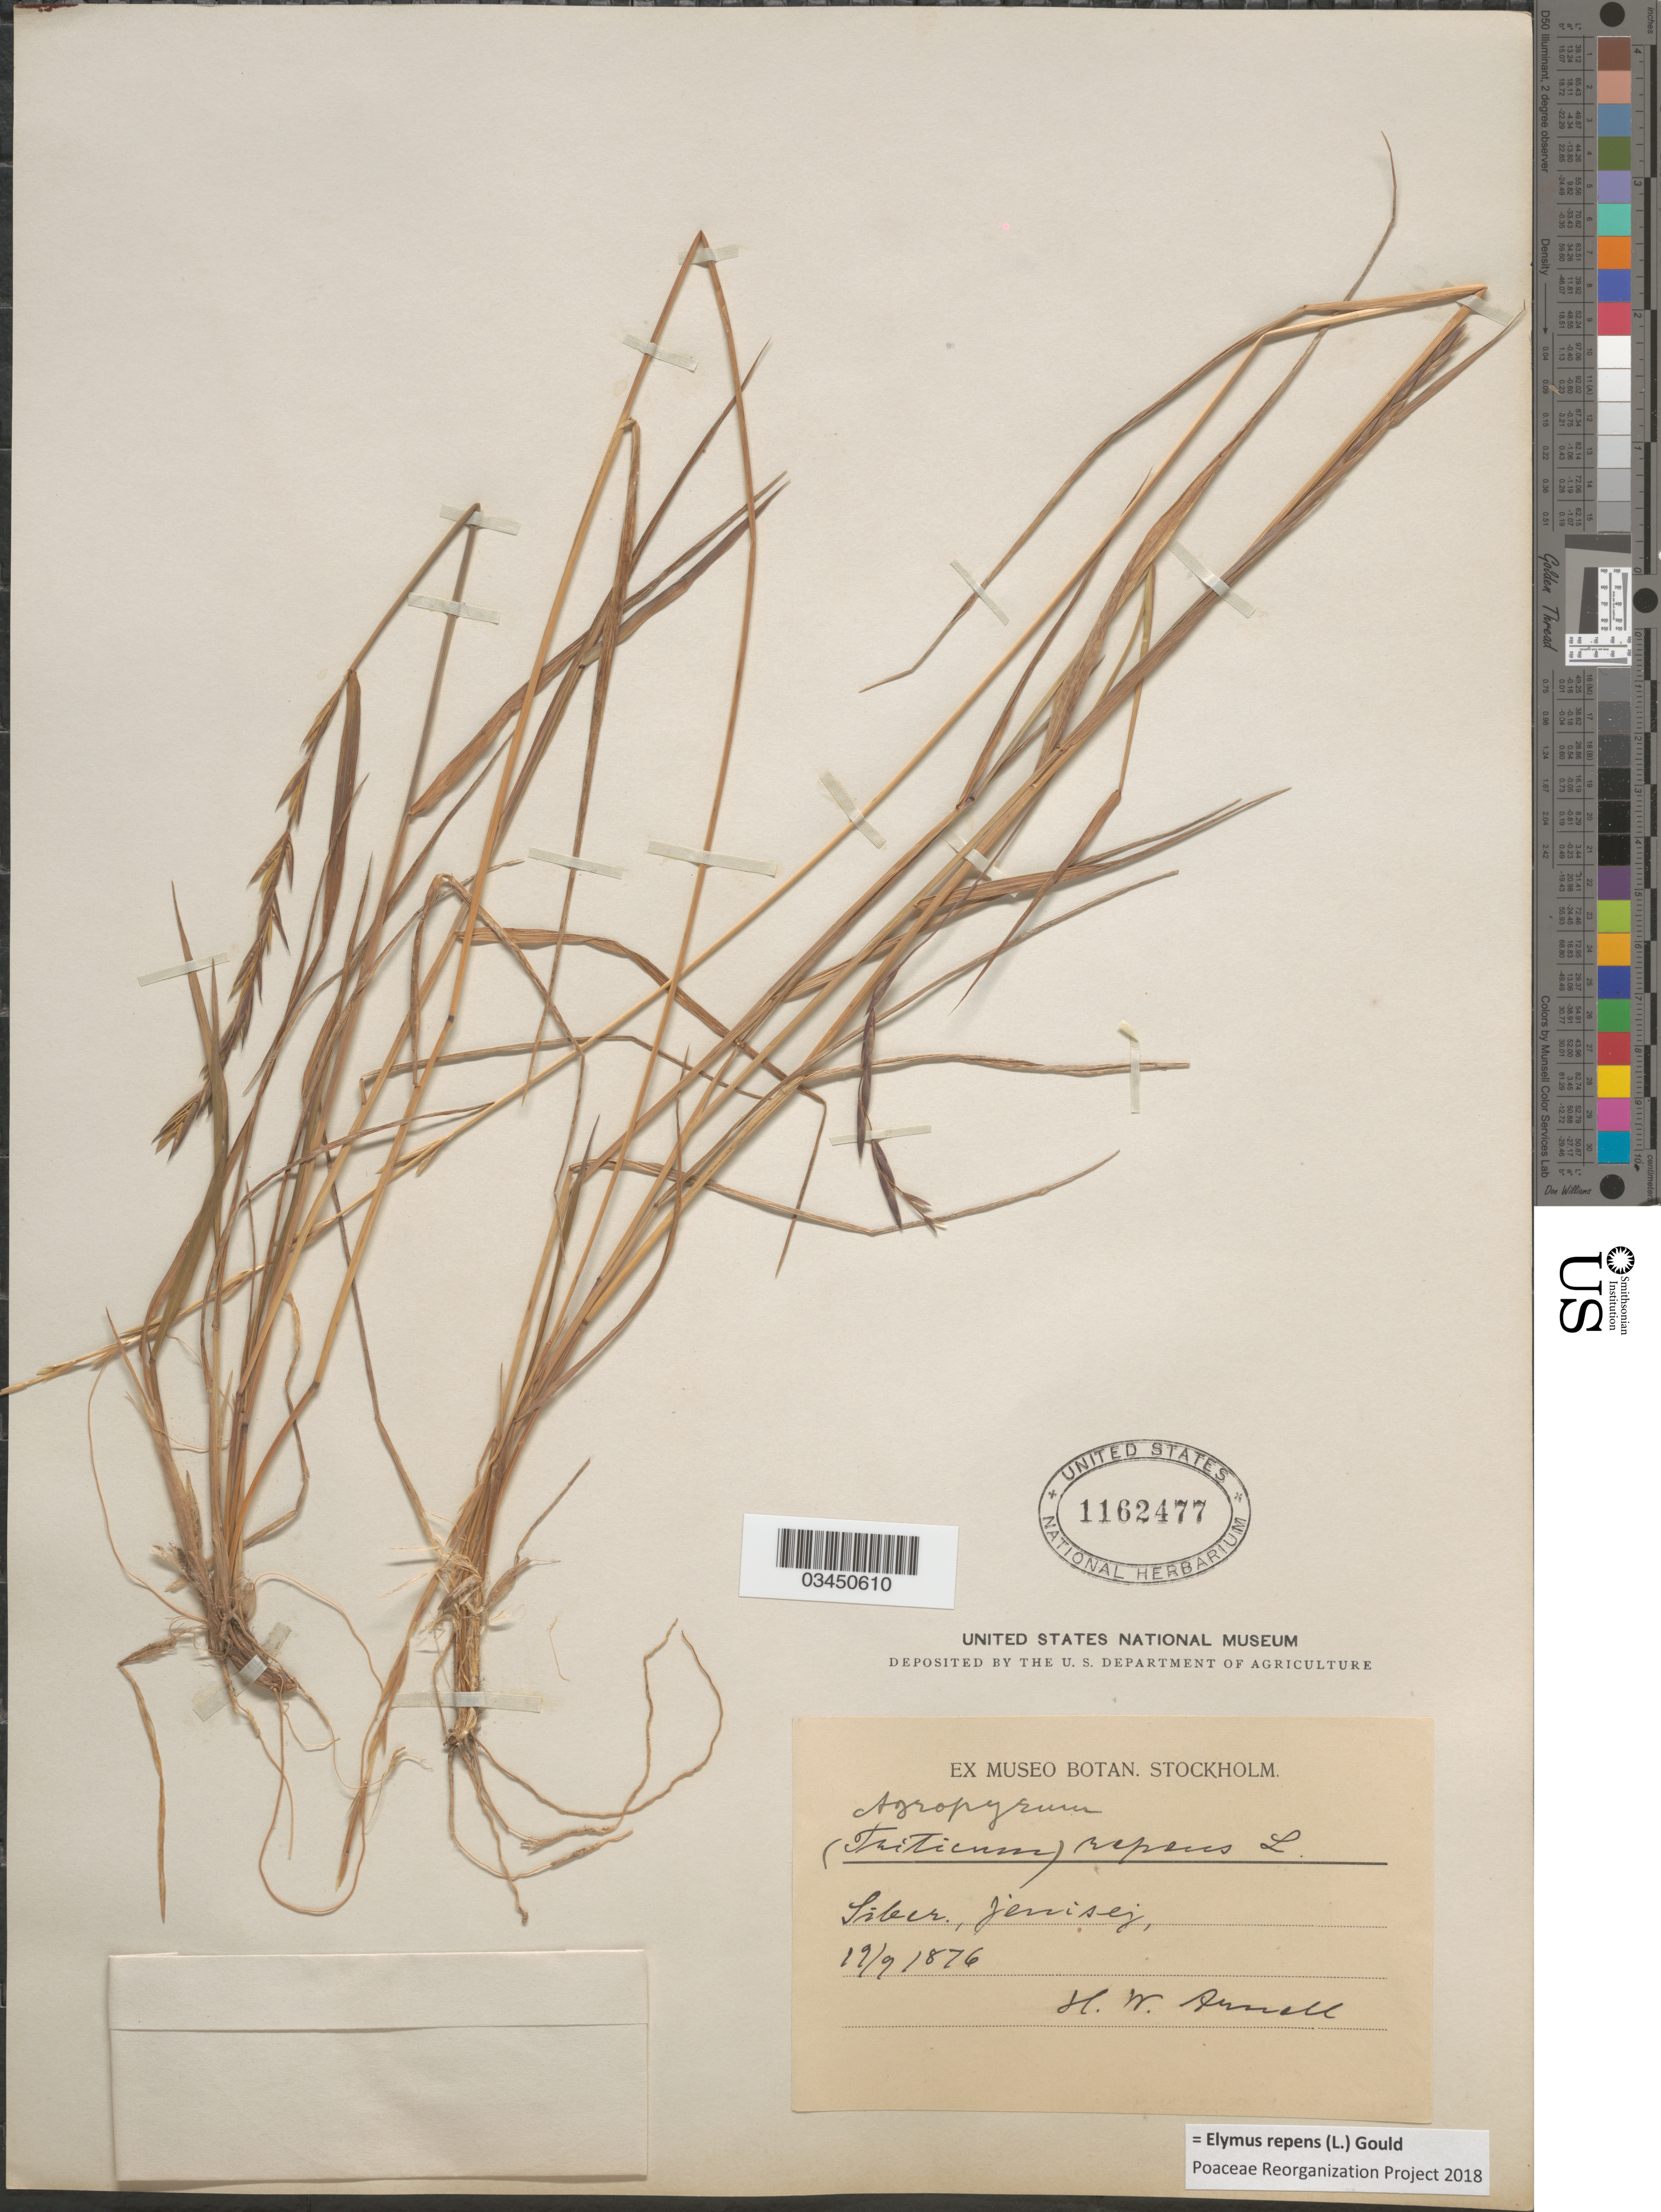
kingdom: Plantae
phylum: Tracheophyta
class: Liliopsida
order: Poales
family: Poaceae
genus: Elymus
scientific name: Elymus repens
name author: (L.) Gould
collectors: H. Russell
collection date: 1876-09-19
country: Russian Federation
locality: Siber, Jenisej.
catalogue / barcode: US 1162477